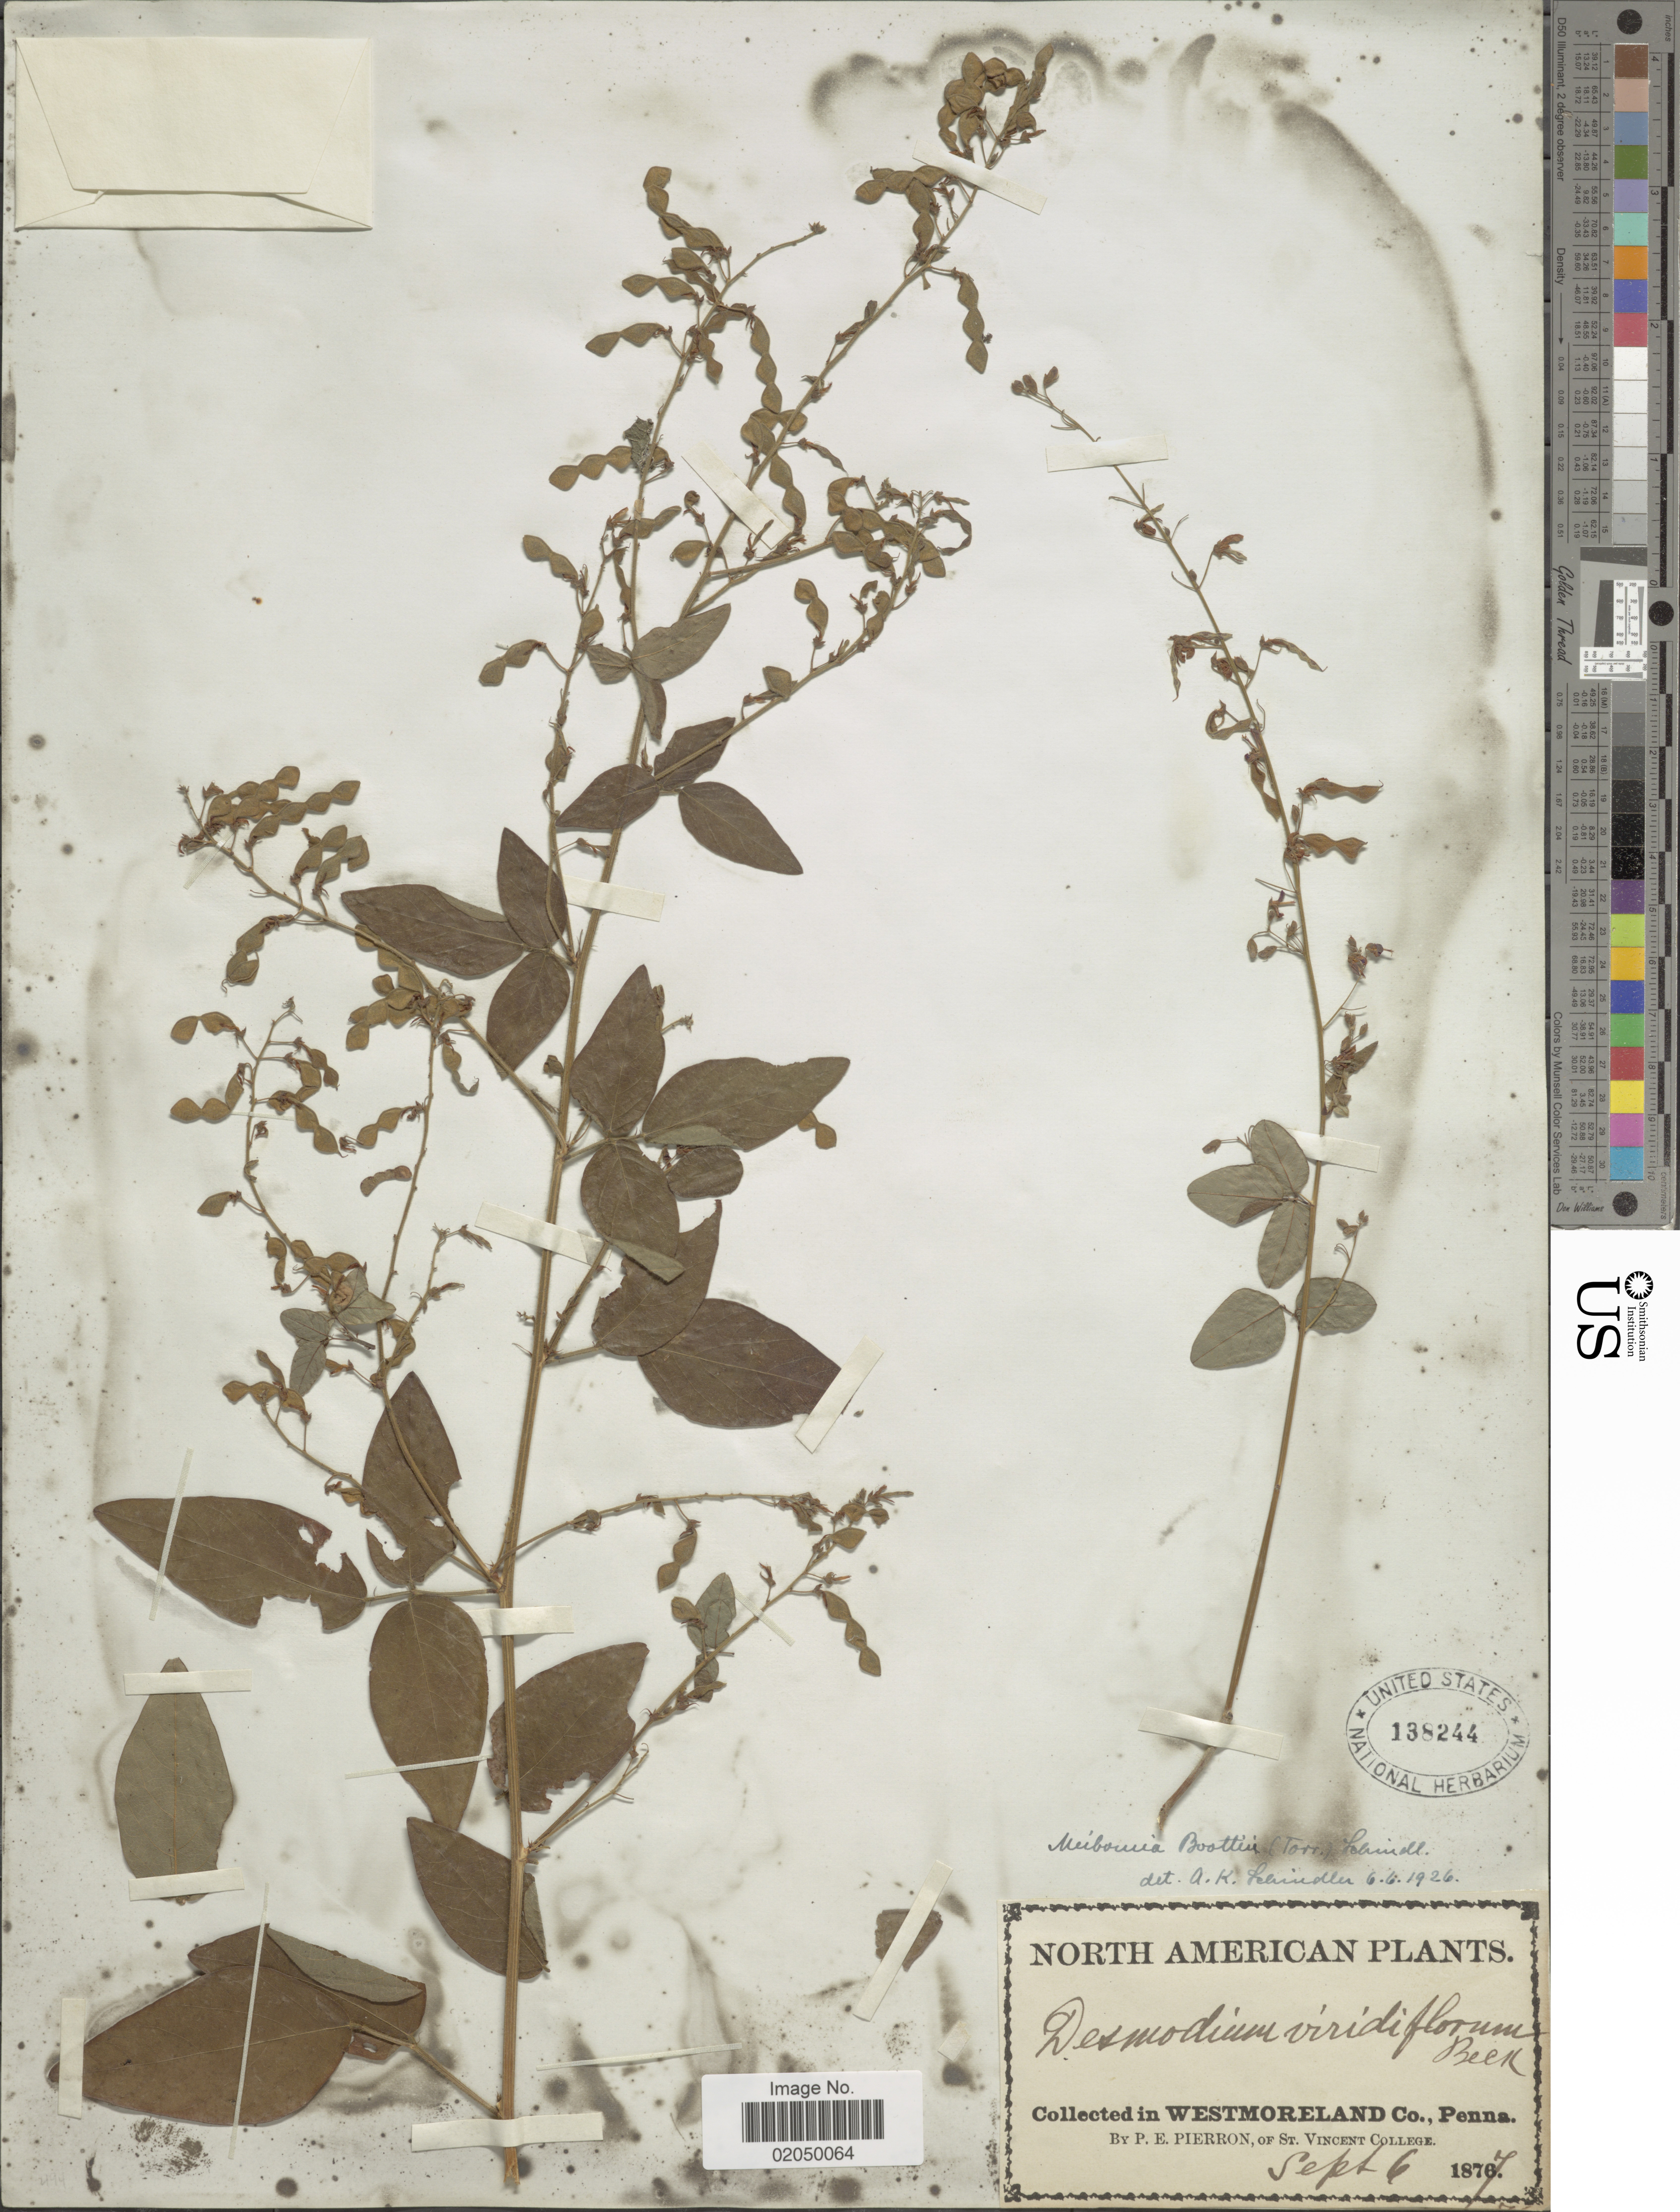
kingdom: Plantae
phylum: Tracheophyta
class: Magnoliopsida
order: Fabales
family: Fabaceae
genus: Desmodium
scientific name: Desmodium boottii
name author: S. Watson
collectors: P. Pierron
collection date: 1877-09-06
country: United States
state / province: Pennsylvania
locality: Westmoreland Co., Penna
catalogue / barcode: US 138244